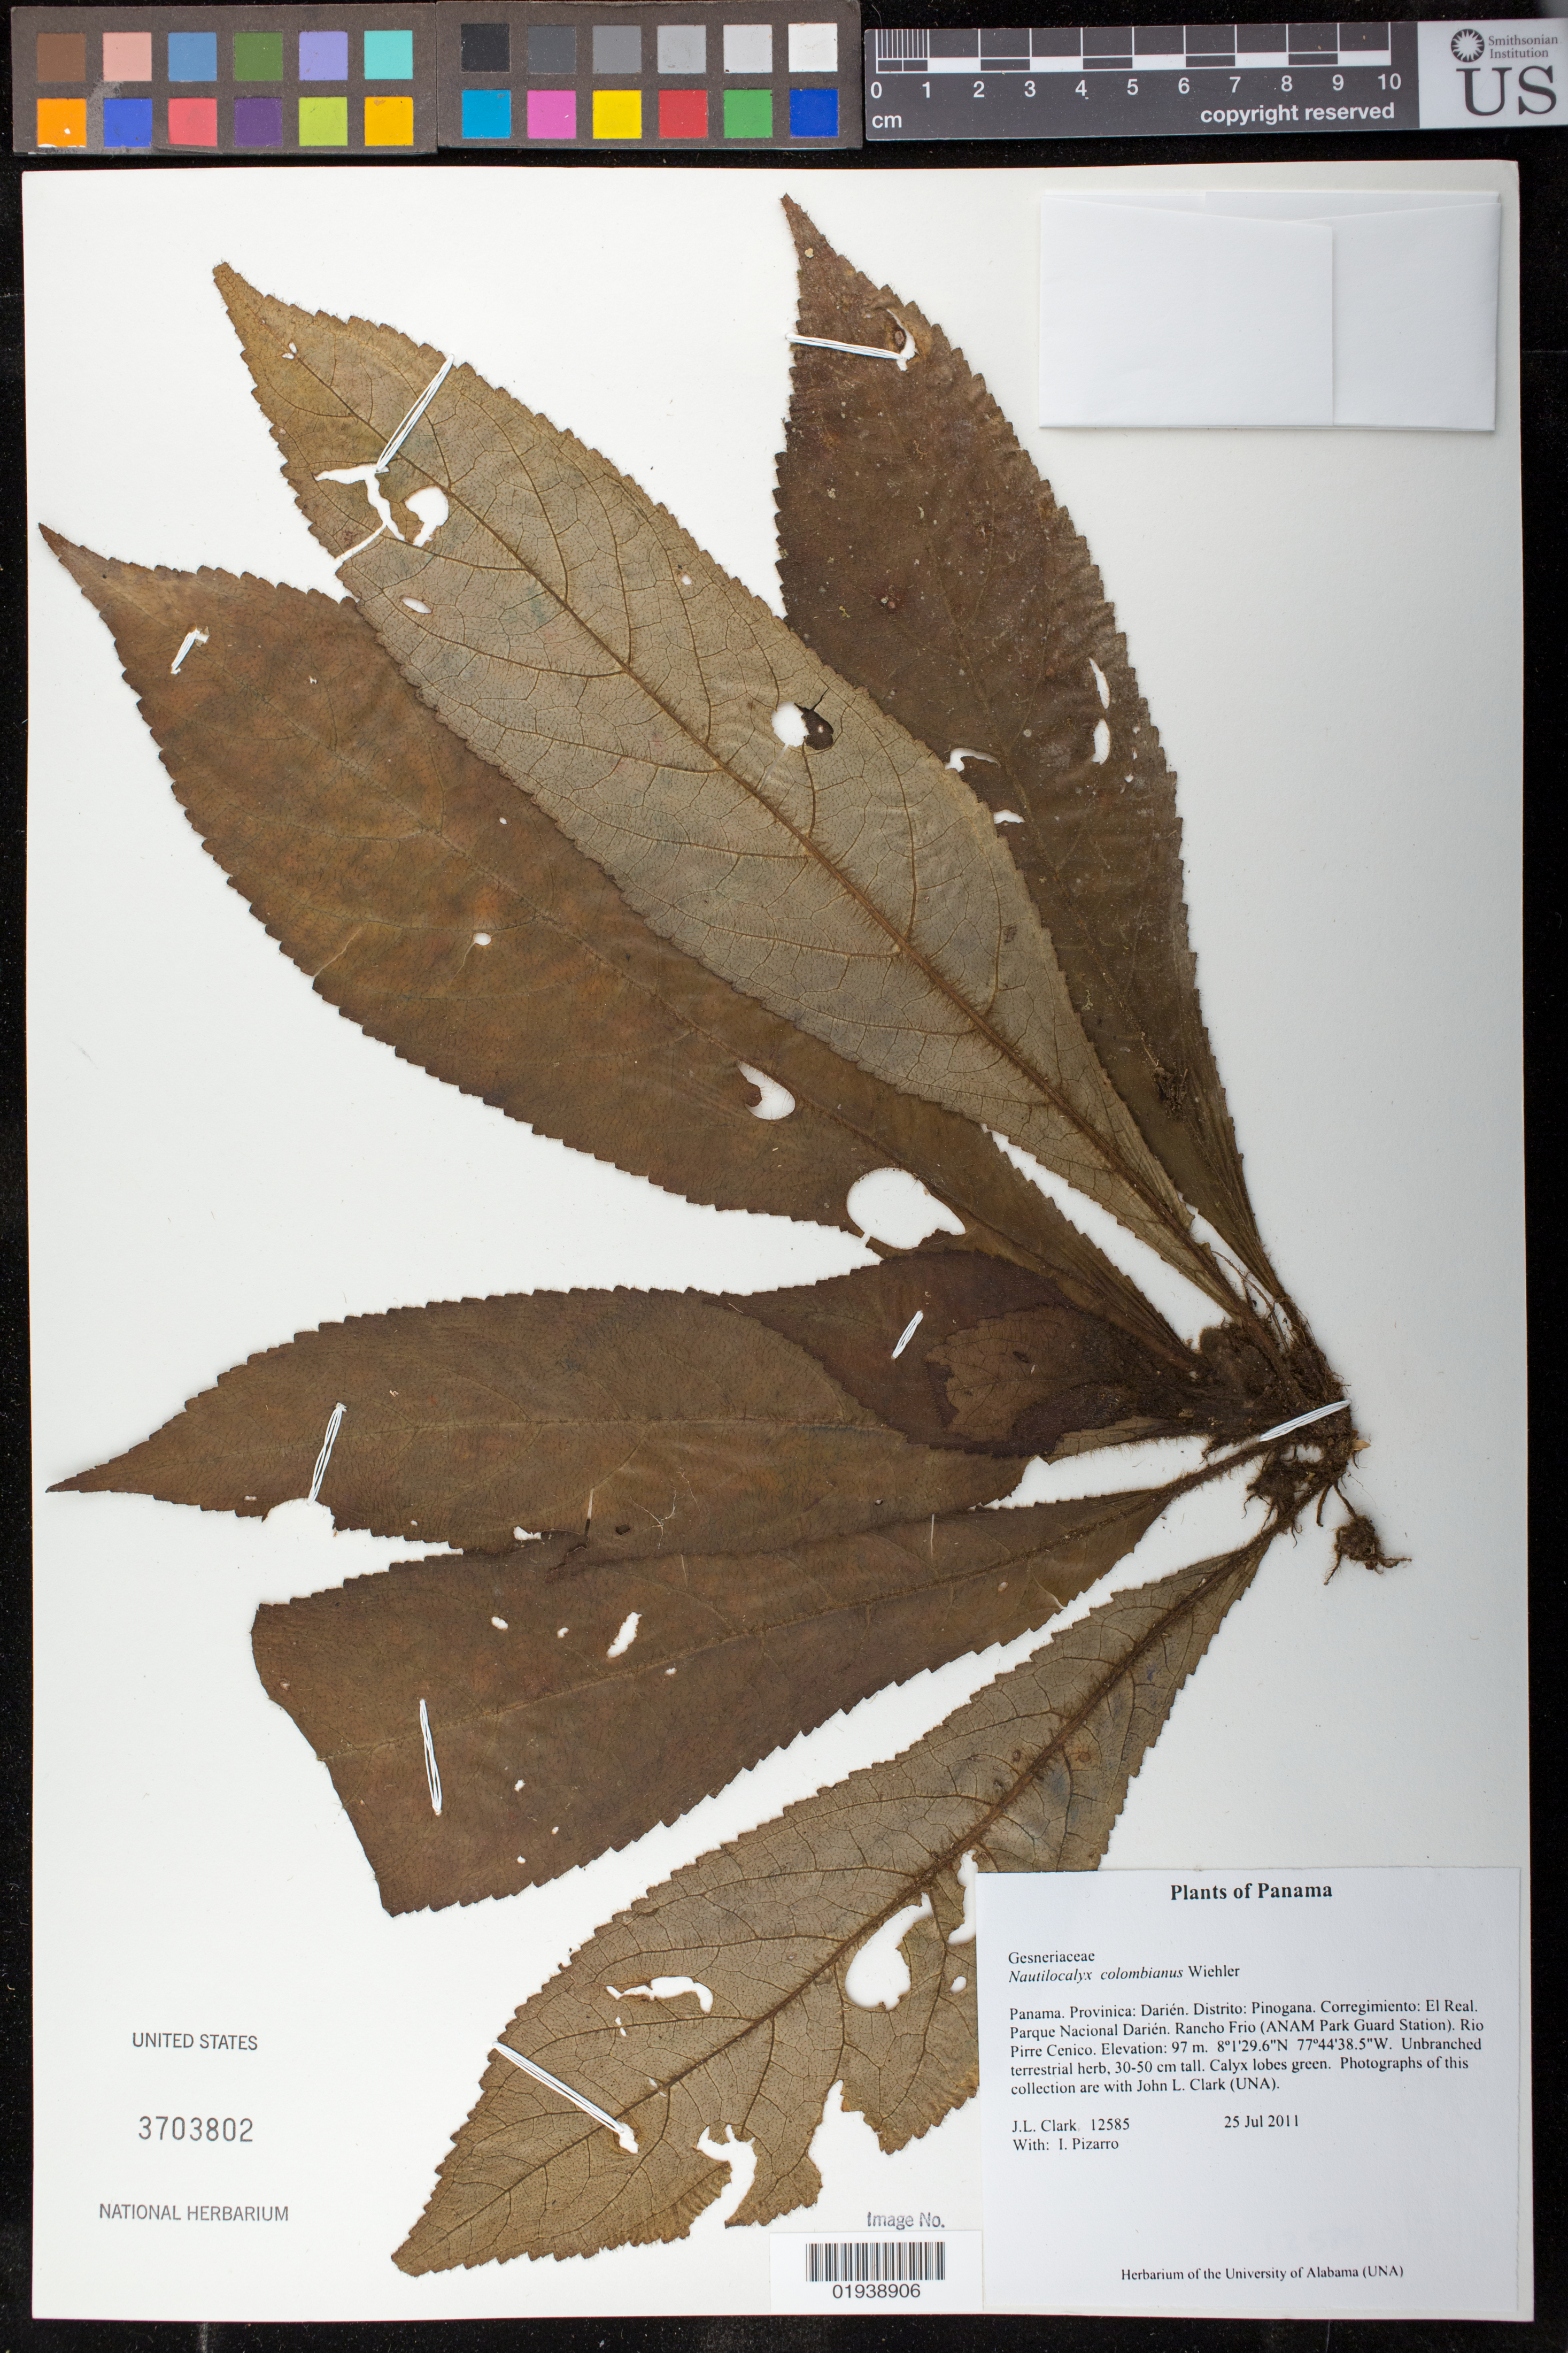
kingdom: Plantae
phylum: Tracheophyta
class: Magnoliopsida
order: Lamiales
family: Gesneriaceae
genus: Nautilocalyx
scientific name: Nautilocalyx colombianus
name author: Wiehler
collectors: J. L. Clark & I. Pizarro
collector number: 12585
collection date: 2011-07-25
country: Panama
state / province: Darién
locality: Distrito Pinogana. El Real. Parque Nacional Darién. Rancho Frio (ANAM Park Guard Station), Rio Pirre Cenico.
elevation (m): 97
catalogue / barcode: US 3703802